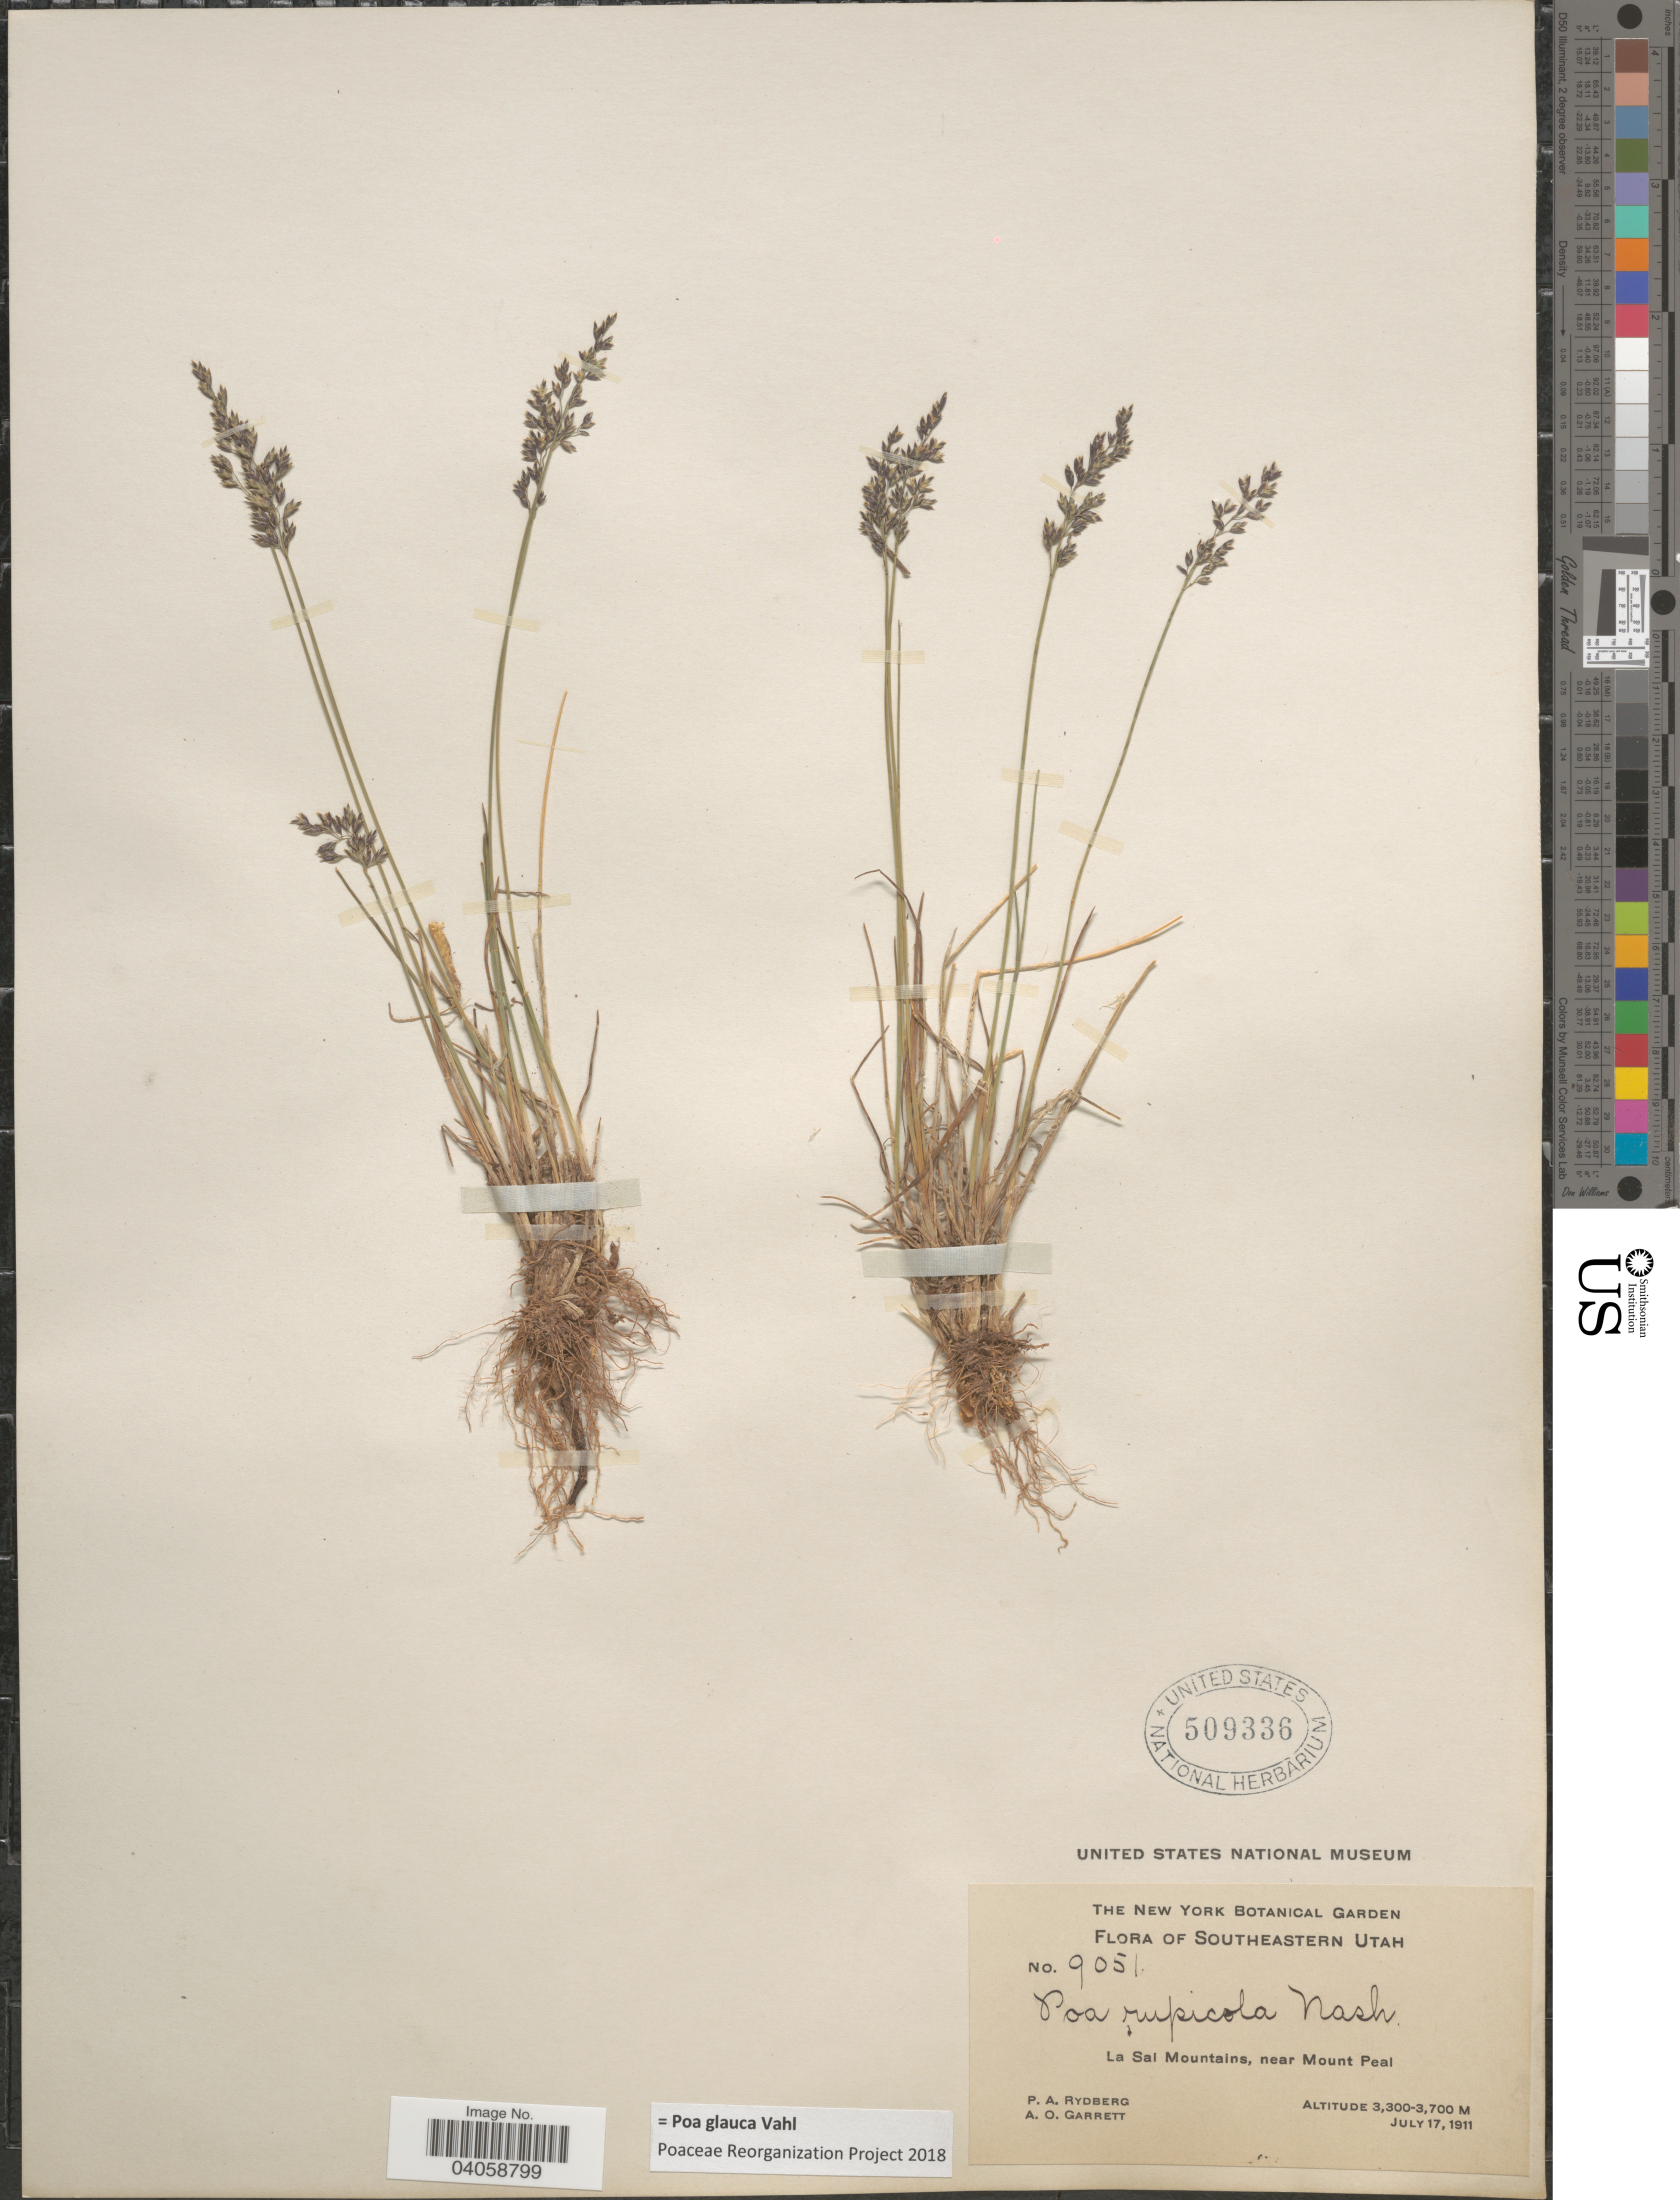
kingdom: Plantae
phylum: Tracheophyta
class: Liliopsida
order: Poales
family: Poaceae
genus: Poa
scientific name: Poa glauca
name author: Vahl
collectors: P. A. Rydberg & A. O. Garrett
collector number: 9051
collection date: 1911-07-17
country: United States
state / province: Utah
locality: Southeastern Utah. La Sal Mountains, near Mount Peal.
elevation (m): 3300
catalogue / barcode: US 509336